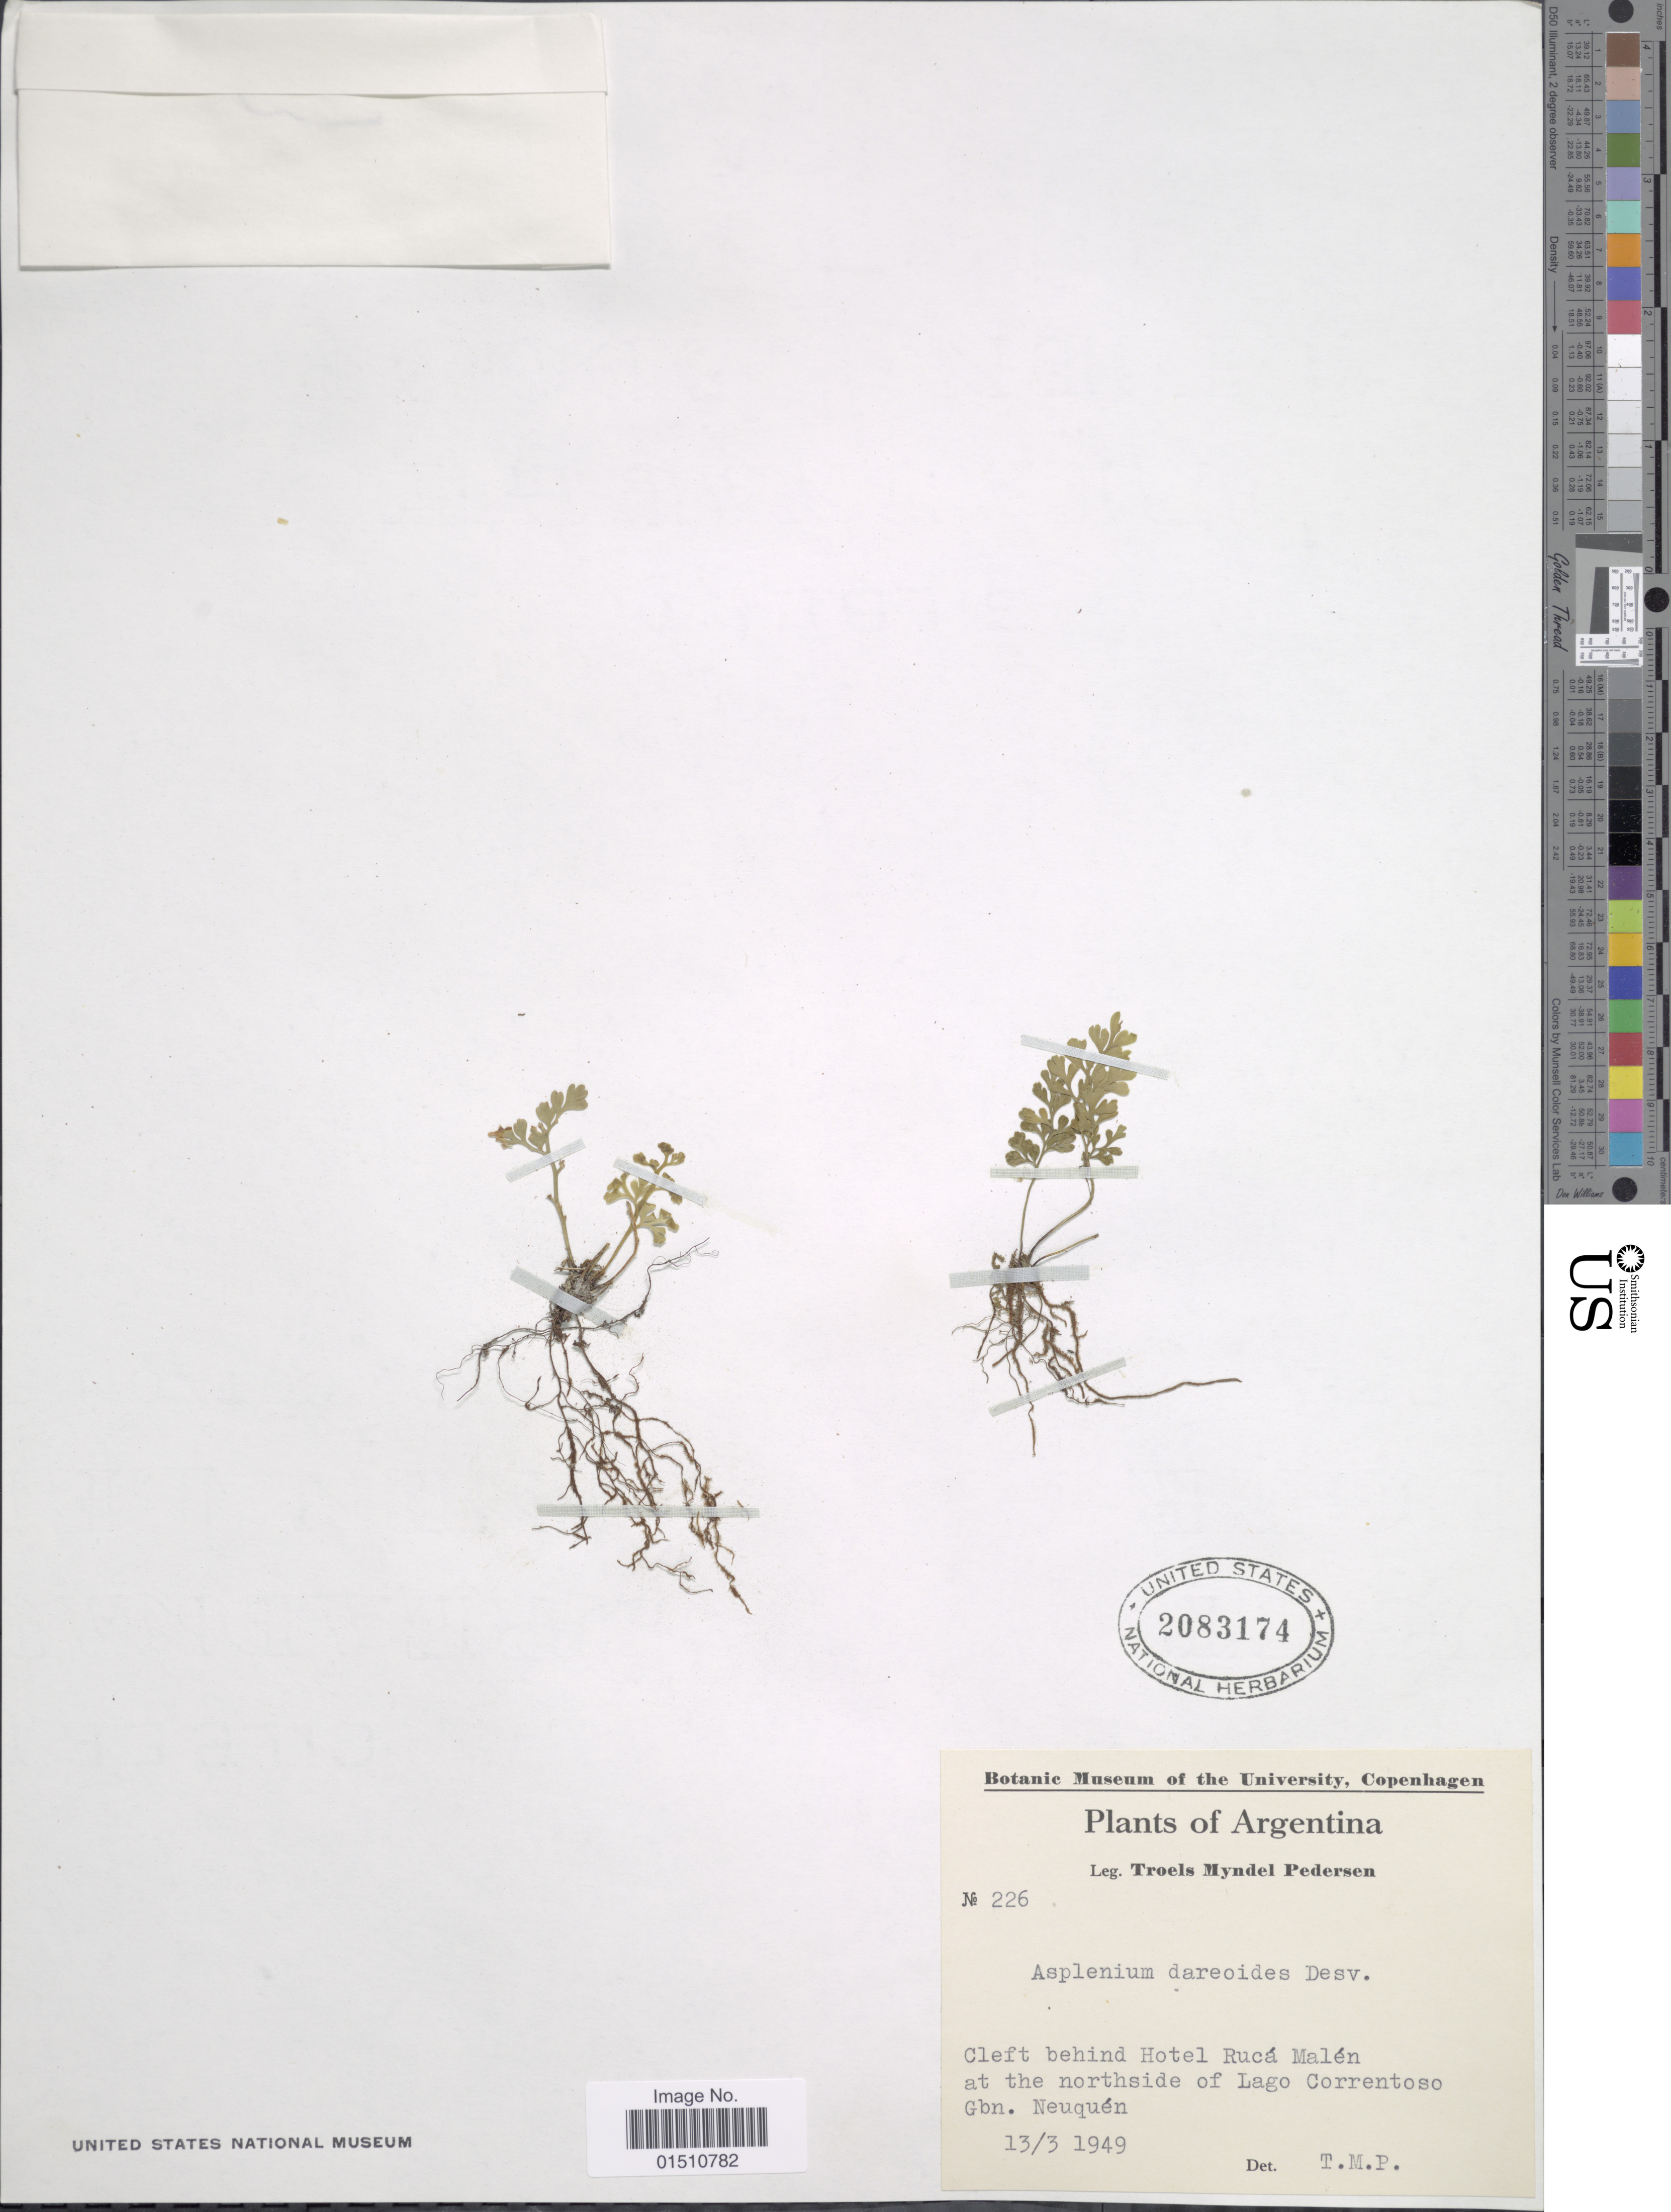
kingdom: Plantae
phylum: Tracheophyta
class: Polypodiopsida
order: Polypodiales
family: Aspleniaceae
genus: Asplenium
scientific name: Asplenium dareoides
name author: Desv.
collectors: T. Pederson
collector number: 226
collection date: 1949-03-13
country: Argentina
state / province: Neuquen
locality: Argentina, Cleft behind Hoel Ruca Malen at the northside of Lago Correntoso Gbn Neuquen.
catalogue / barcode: US 2083174